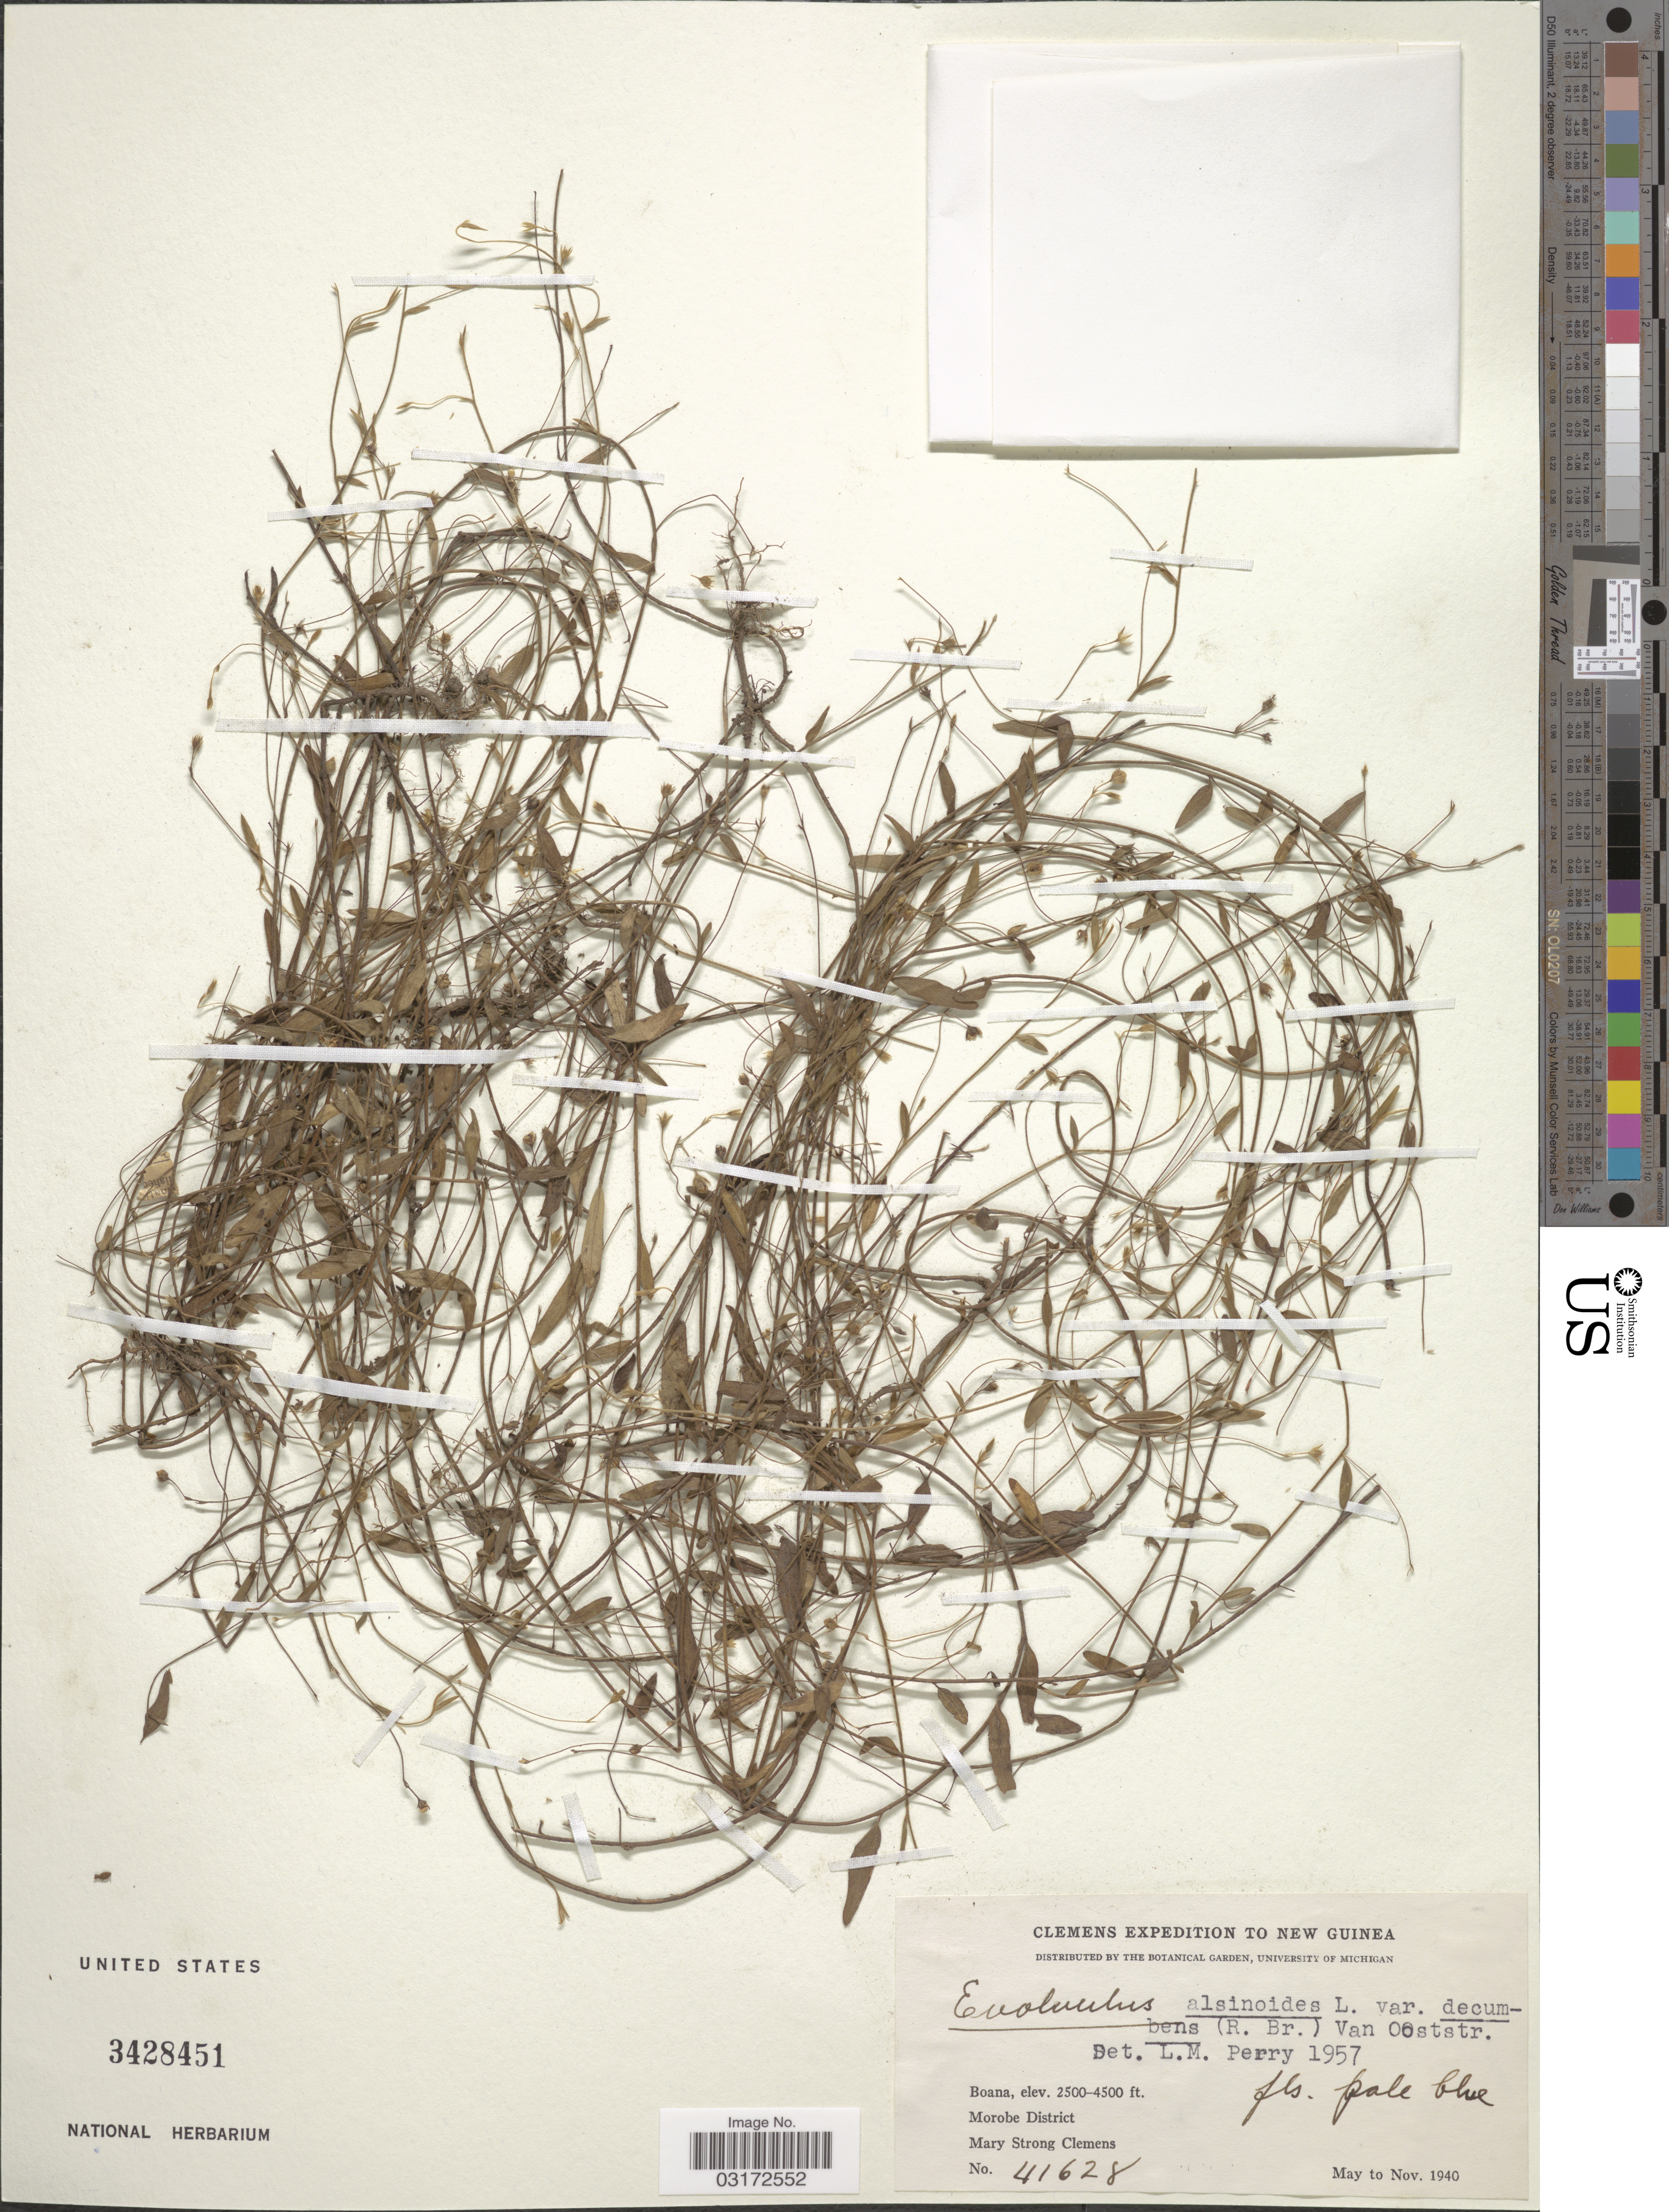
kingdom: Plantae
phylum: Tracheophyta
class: Magnoliopsida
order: Solanales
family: Convolvulaceae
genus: Evolvulus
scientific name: Evolvulus alsinoides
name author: (L.) L.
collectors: M. S. Clemens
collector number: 41628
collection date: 1940-05/1940-11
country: Papua New Guinea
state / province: Morobe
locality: New Guinea. Boana. Morobe District.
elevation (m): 762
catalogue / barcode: US 3428451